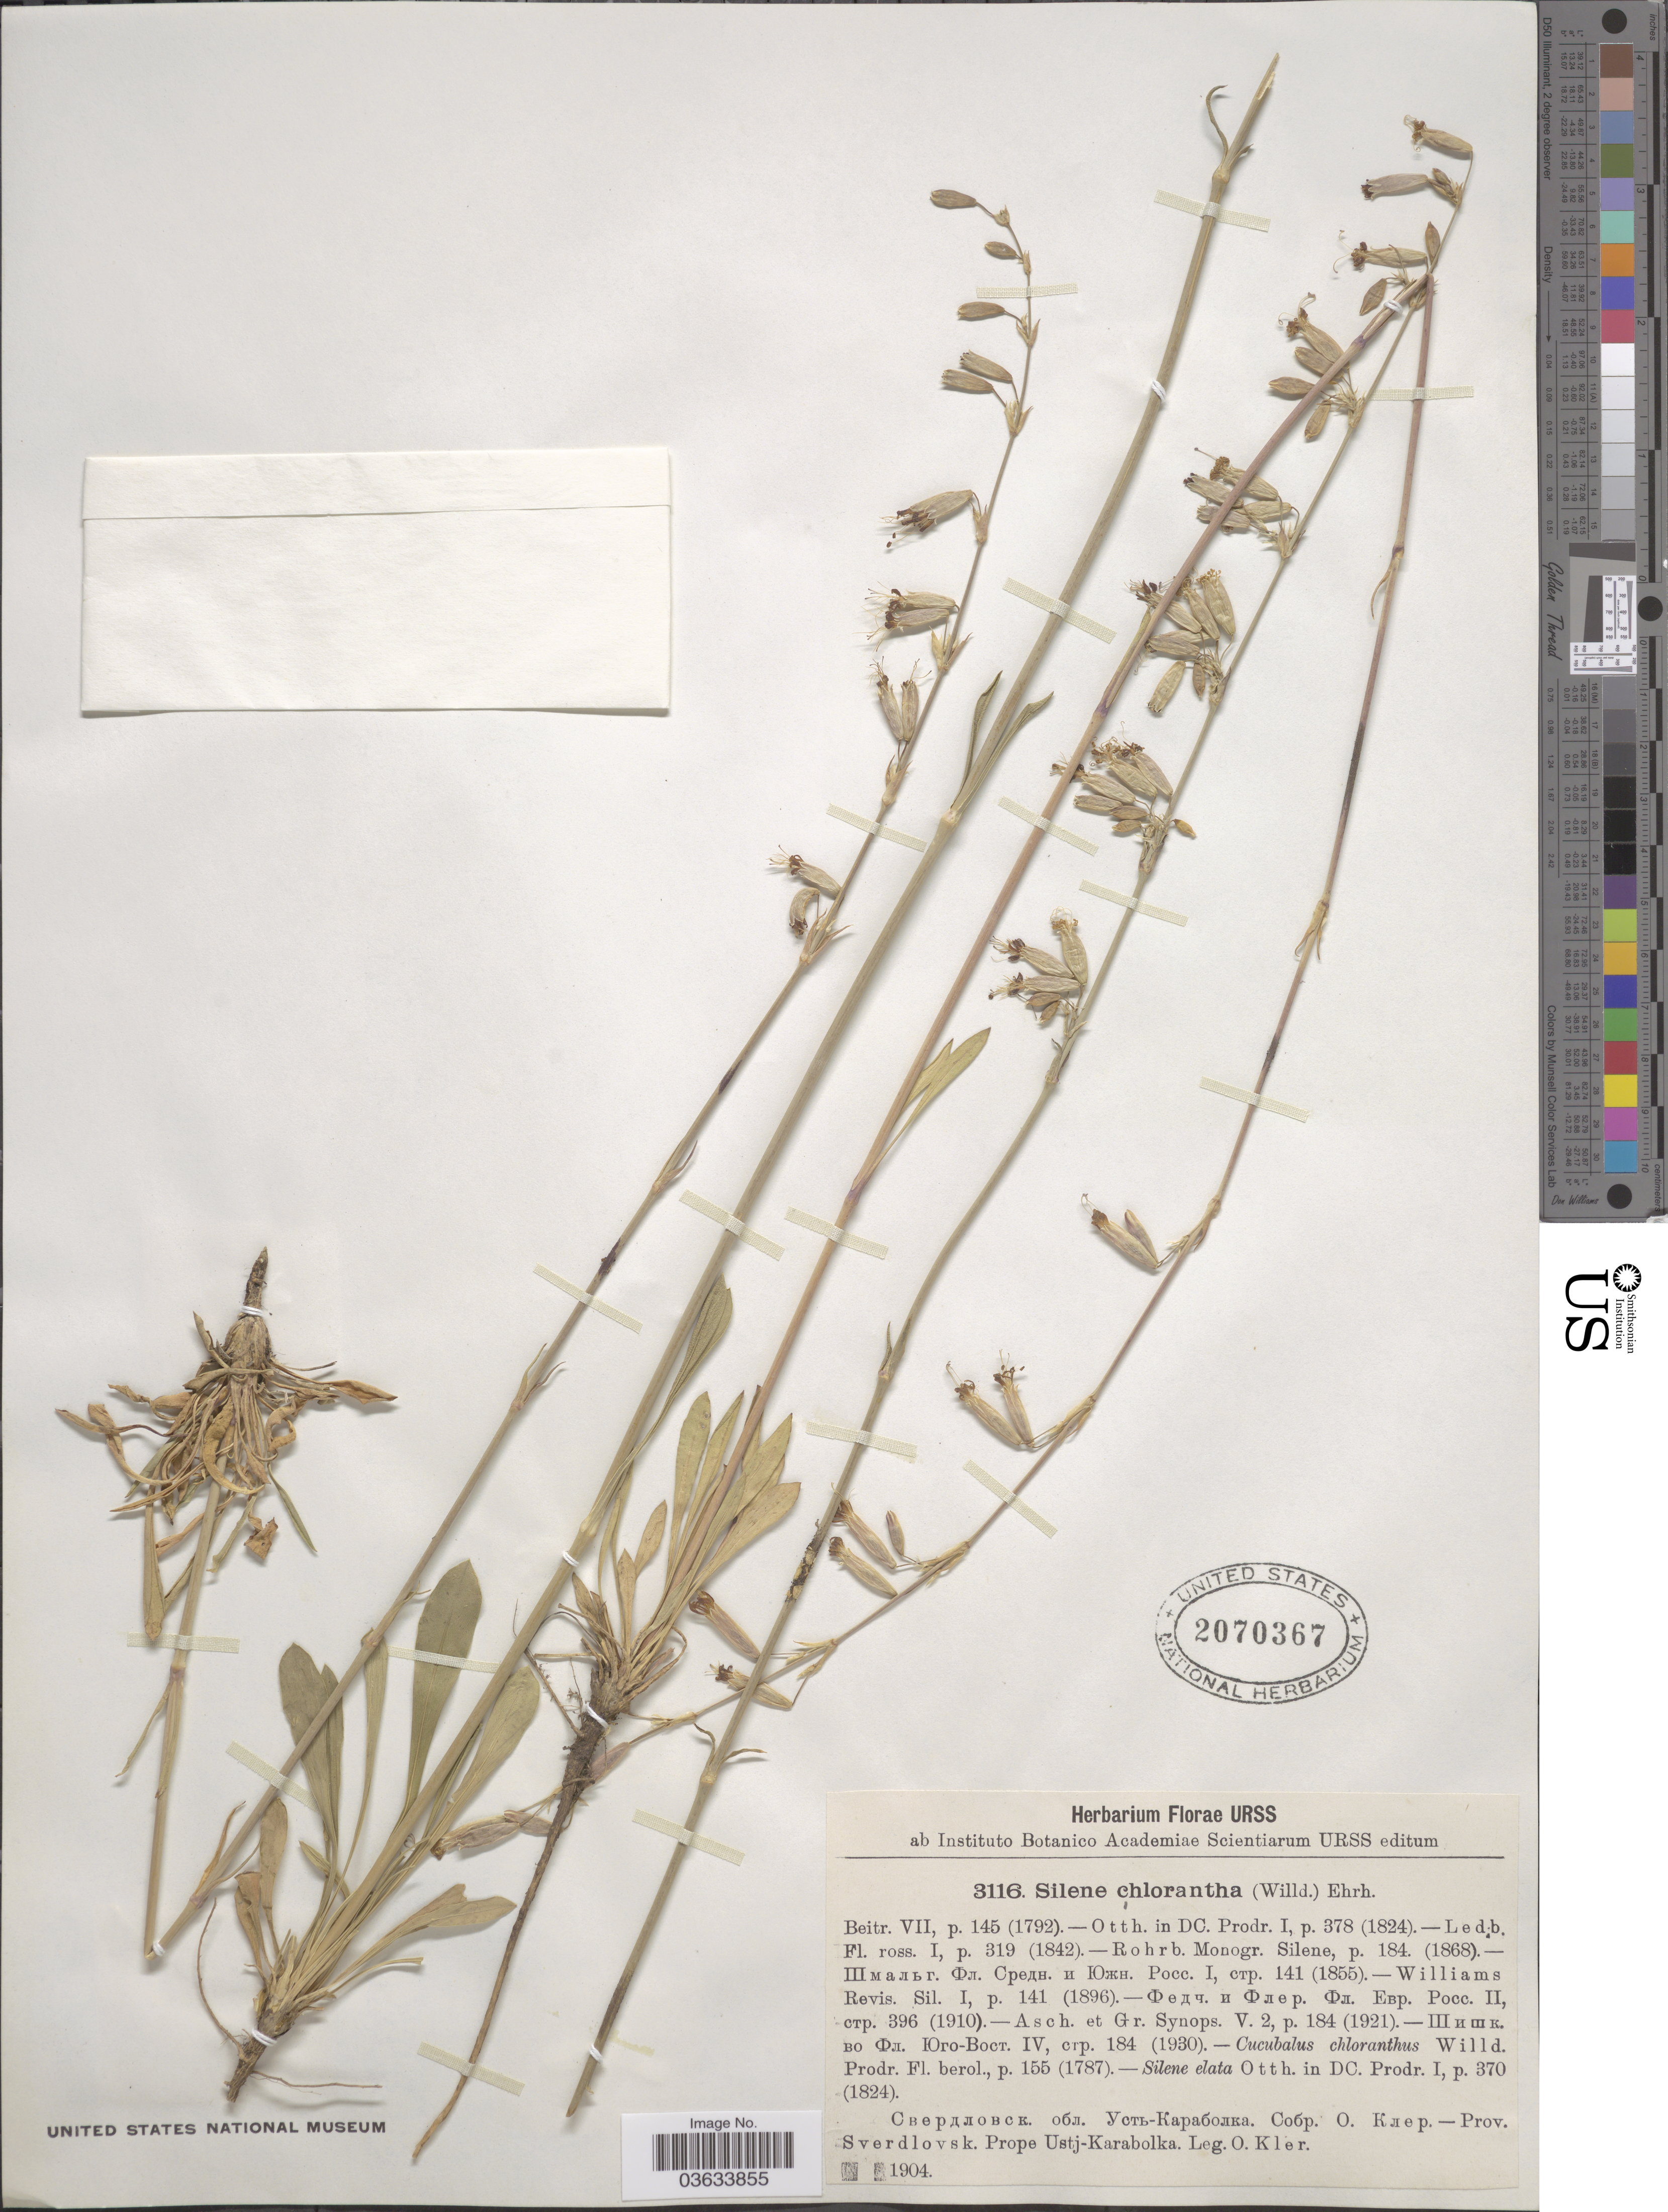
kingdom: Plantae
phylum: Tracheophyta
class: Magnoliopsida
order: Caryophyllales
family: Caryophyllaceae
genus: Silene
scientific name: Silene chlorantha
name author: (Willd.) Ehrh.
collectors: O. Kler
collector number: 3116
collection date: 1904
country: Russian Federation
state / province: Chelyabinsk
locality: Prov. Sverdlovsk. Prope Ustj-Karabolka.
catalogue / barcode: US 2070367